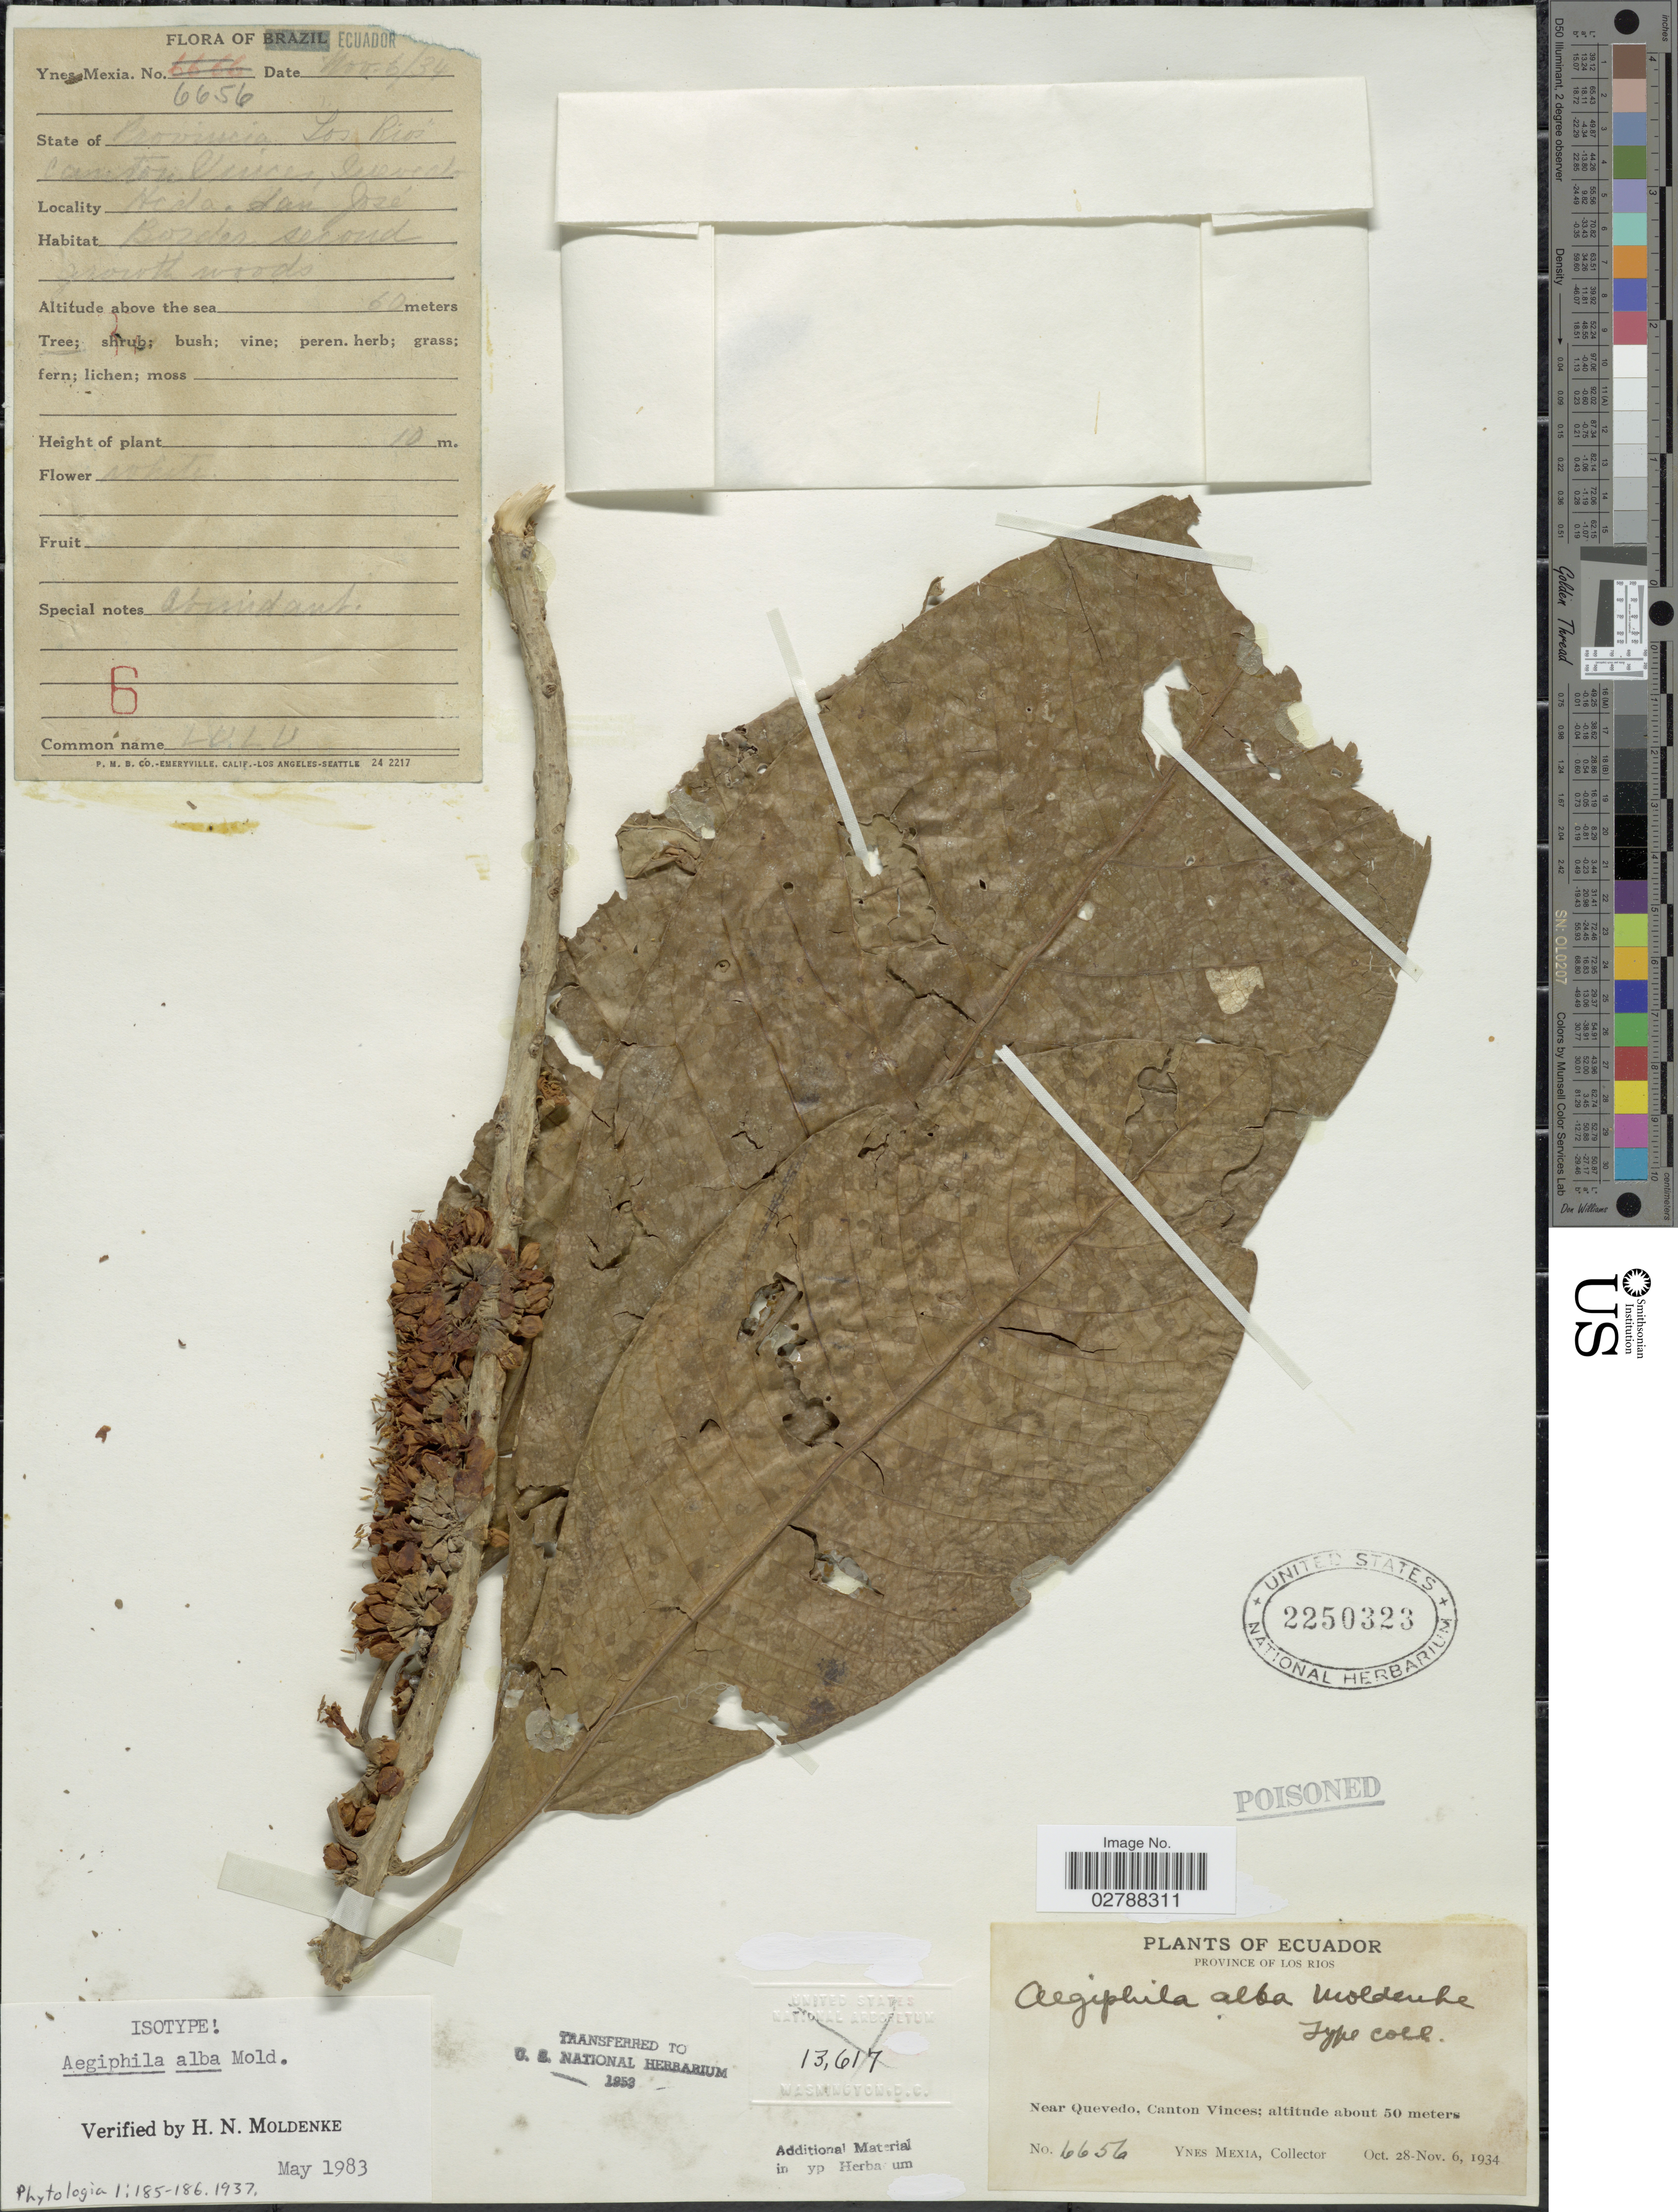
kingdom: Plantae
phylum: Tracheophyta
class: Magnoliopsida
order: Lamiales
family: Lamiaceae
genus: Aegiphila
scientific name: Aegiphila alba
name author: Moldenke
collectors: Y. Mexia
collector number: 6656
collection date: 1934-11-06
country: Ecuador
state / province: Los Ríos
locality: Near Quevedo, Canton Vinces. Hcda San José.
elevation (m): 60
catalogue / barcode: US 2250323